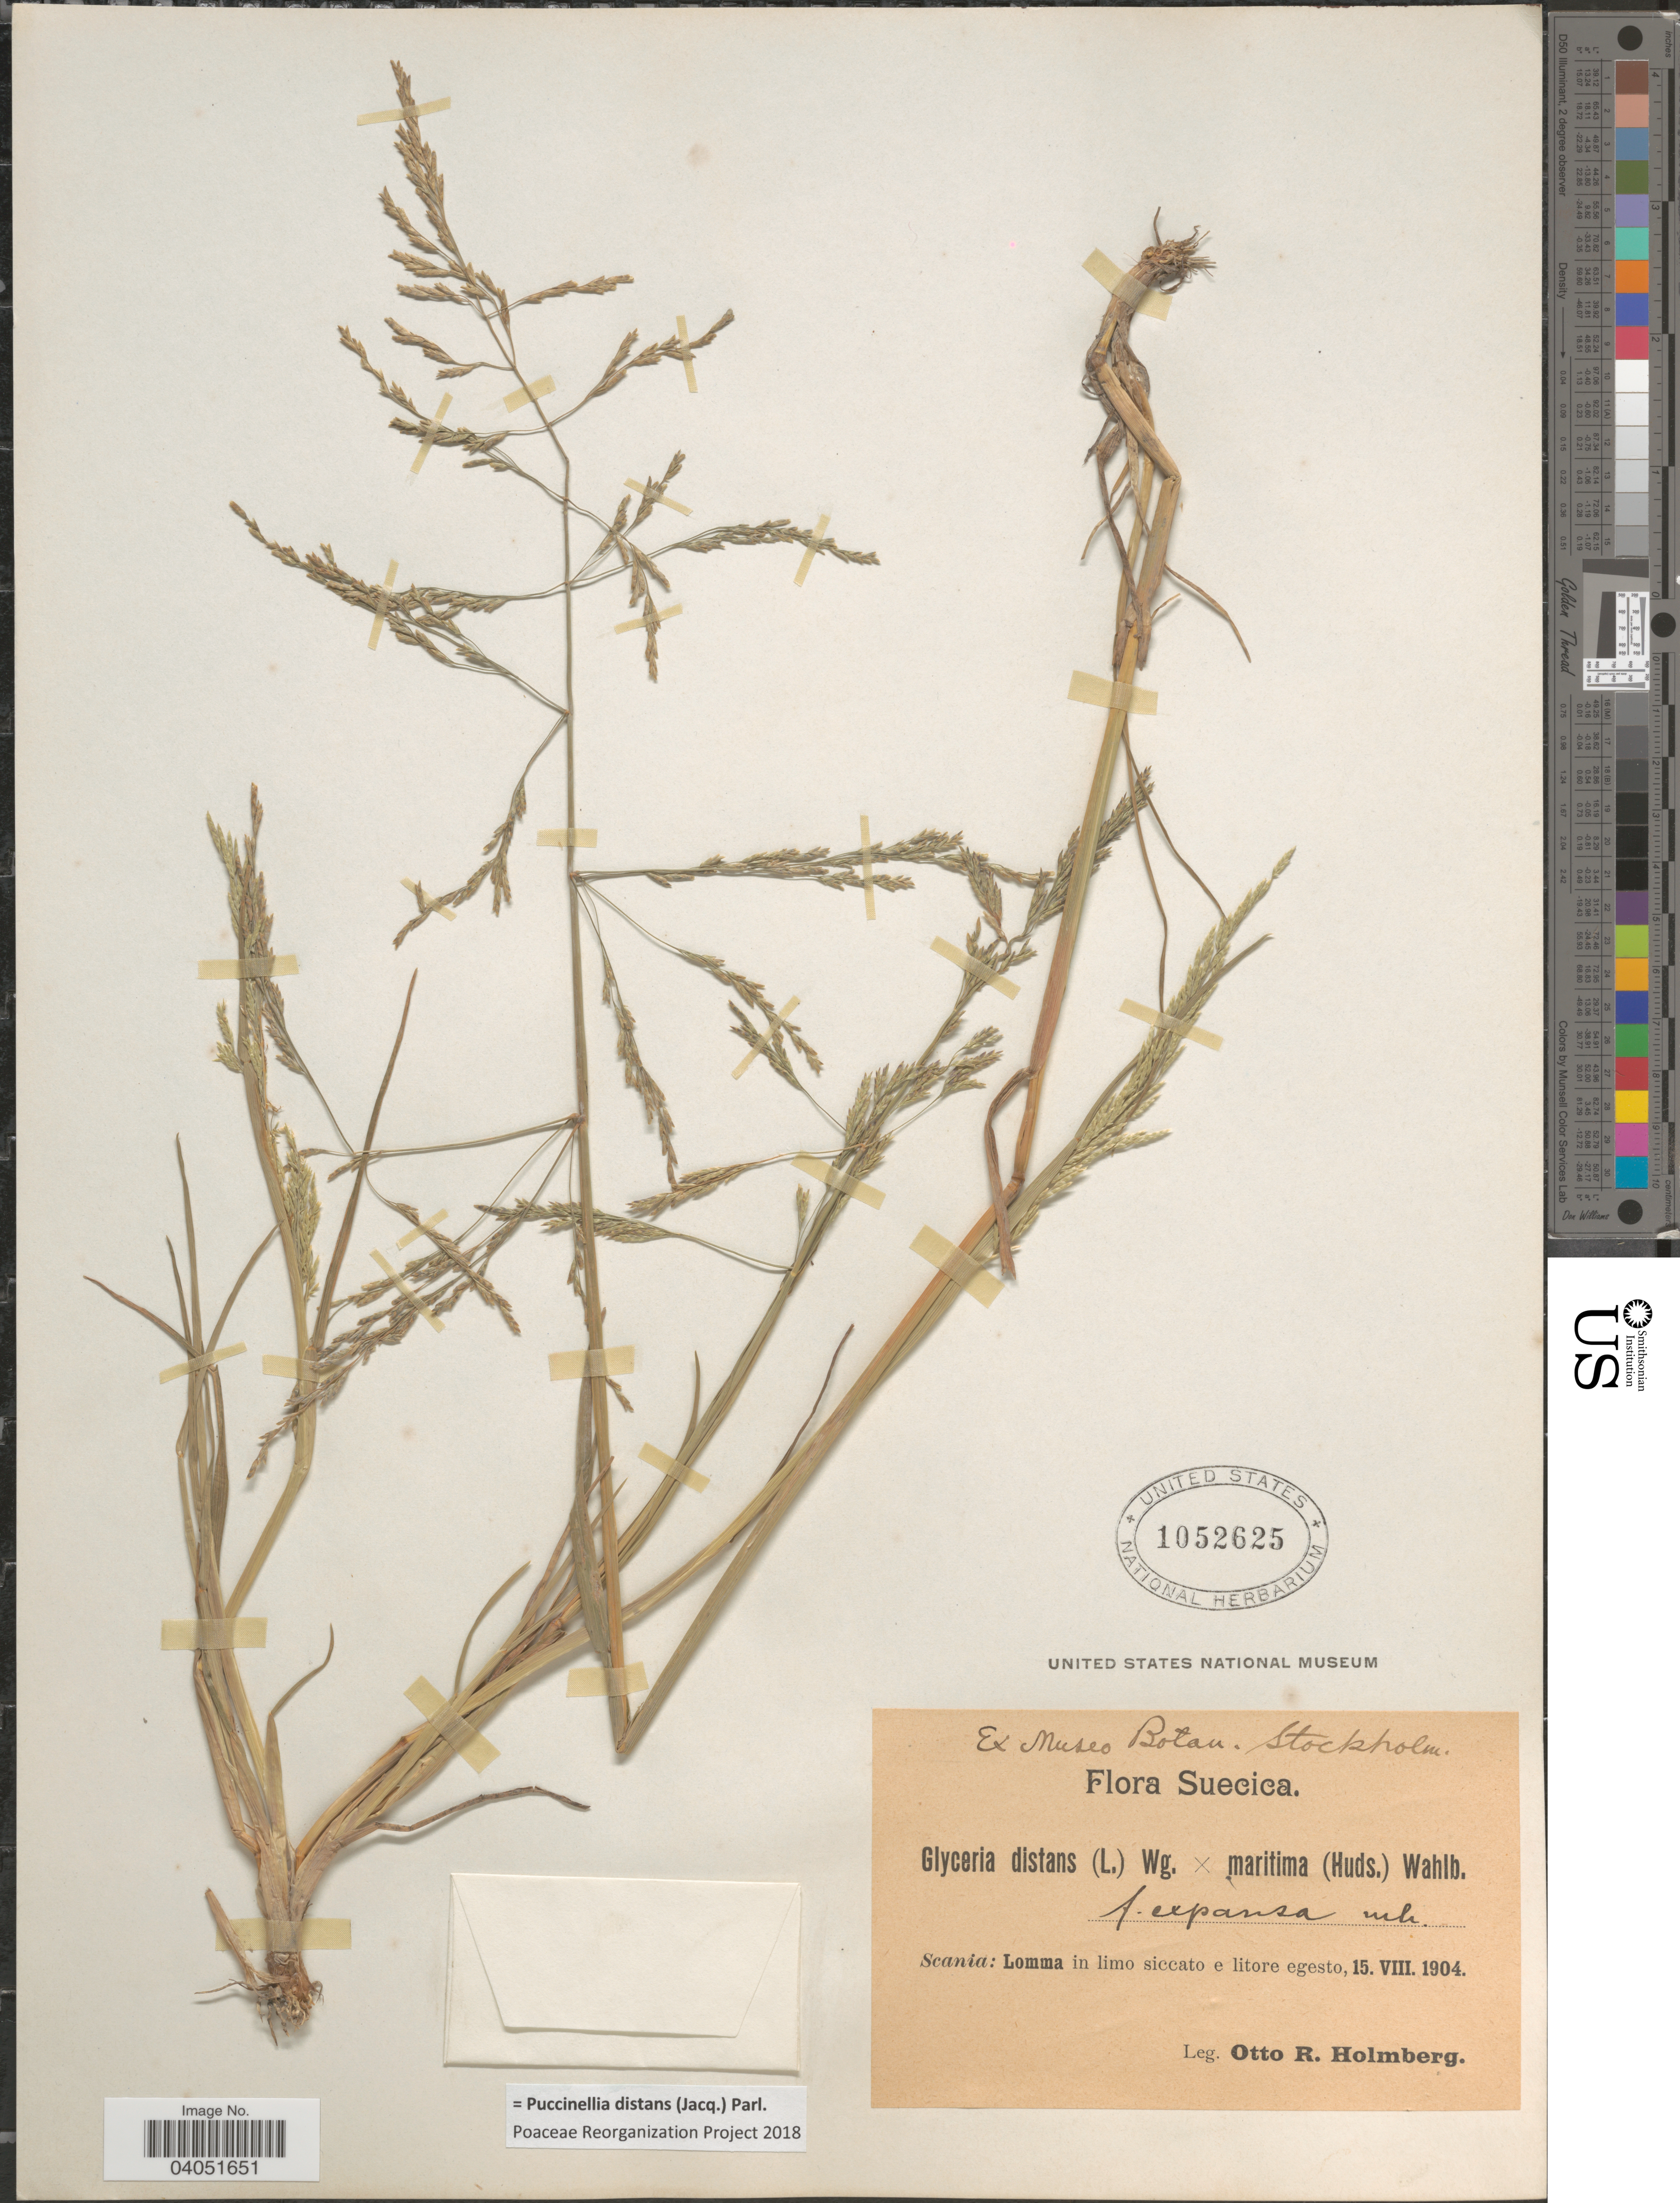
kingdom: Plantae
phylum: Tracheophyta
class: Liliopsida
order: Poales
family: Poaceae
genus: Puccinellia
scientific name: Puccinellia distans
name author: (Jacq.) Parl.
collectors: O. Holmberg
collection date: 1904-08-15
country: Sweden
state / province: Skåne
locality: Suecica. Scania: Lomma in limo siccato e litore egesto.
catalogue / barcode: US 1052625